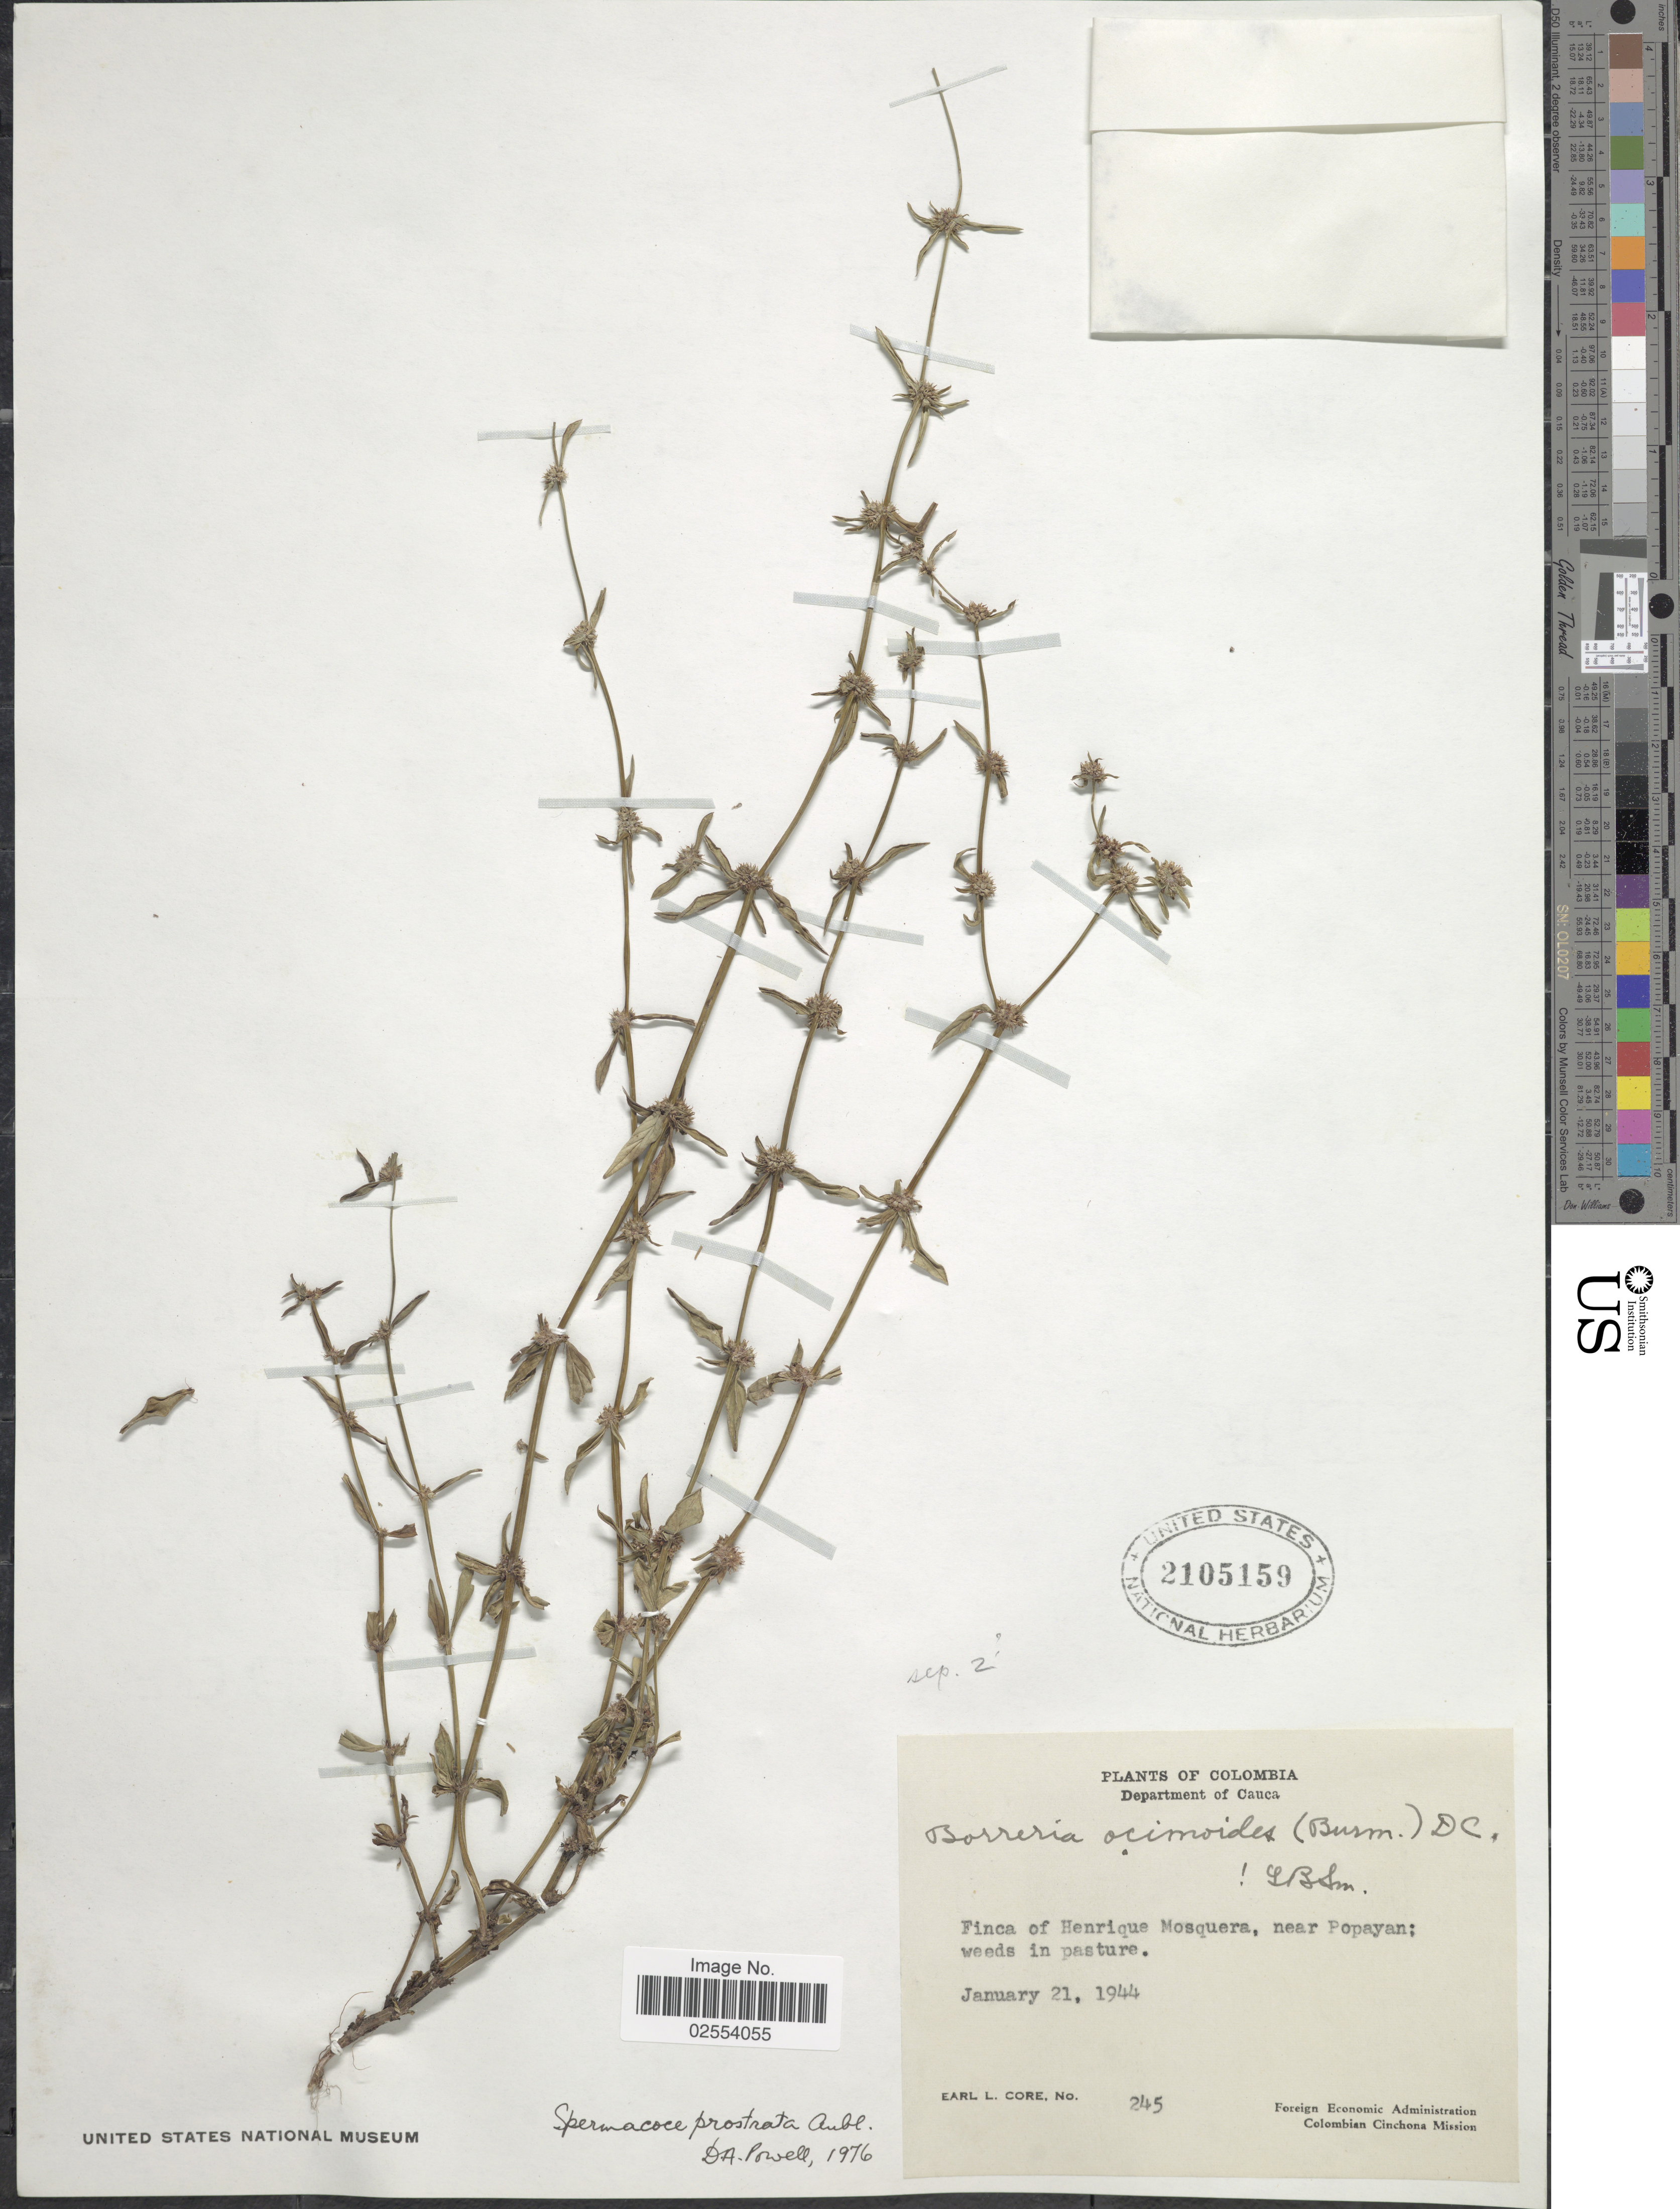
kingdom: Plantae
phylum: Tracheophyta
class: Magnoliopsida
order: Gentianales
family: Rubiaceae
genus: Spermacoce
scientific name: Spermacoce prostrata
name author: Aubl.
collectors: E. L. Core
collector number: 245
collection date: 1944-01-21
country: Colombia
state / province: Cauca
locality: Department of Cauca, Finca of Henrique Mosquera, near Popayan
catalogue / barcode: US 2105159